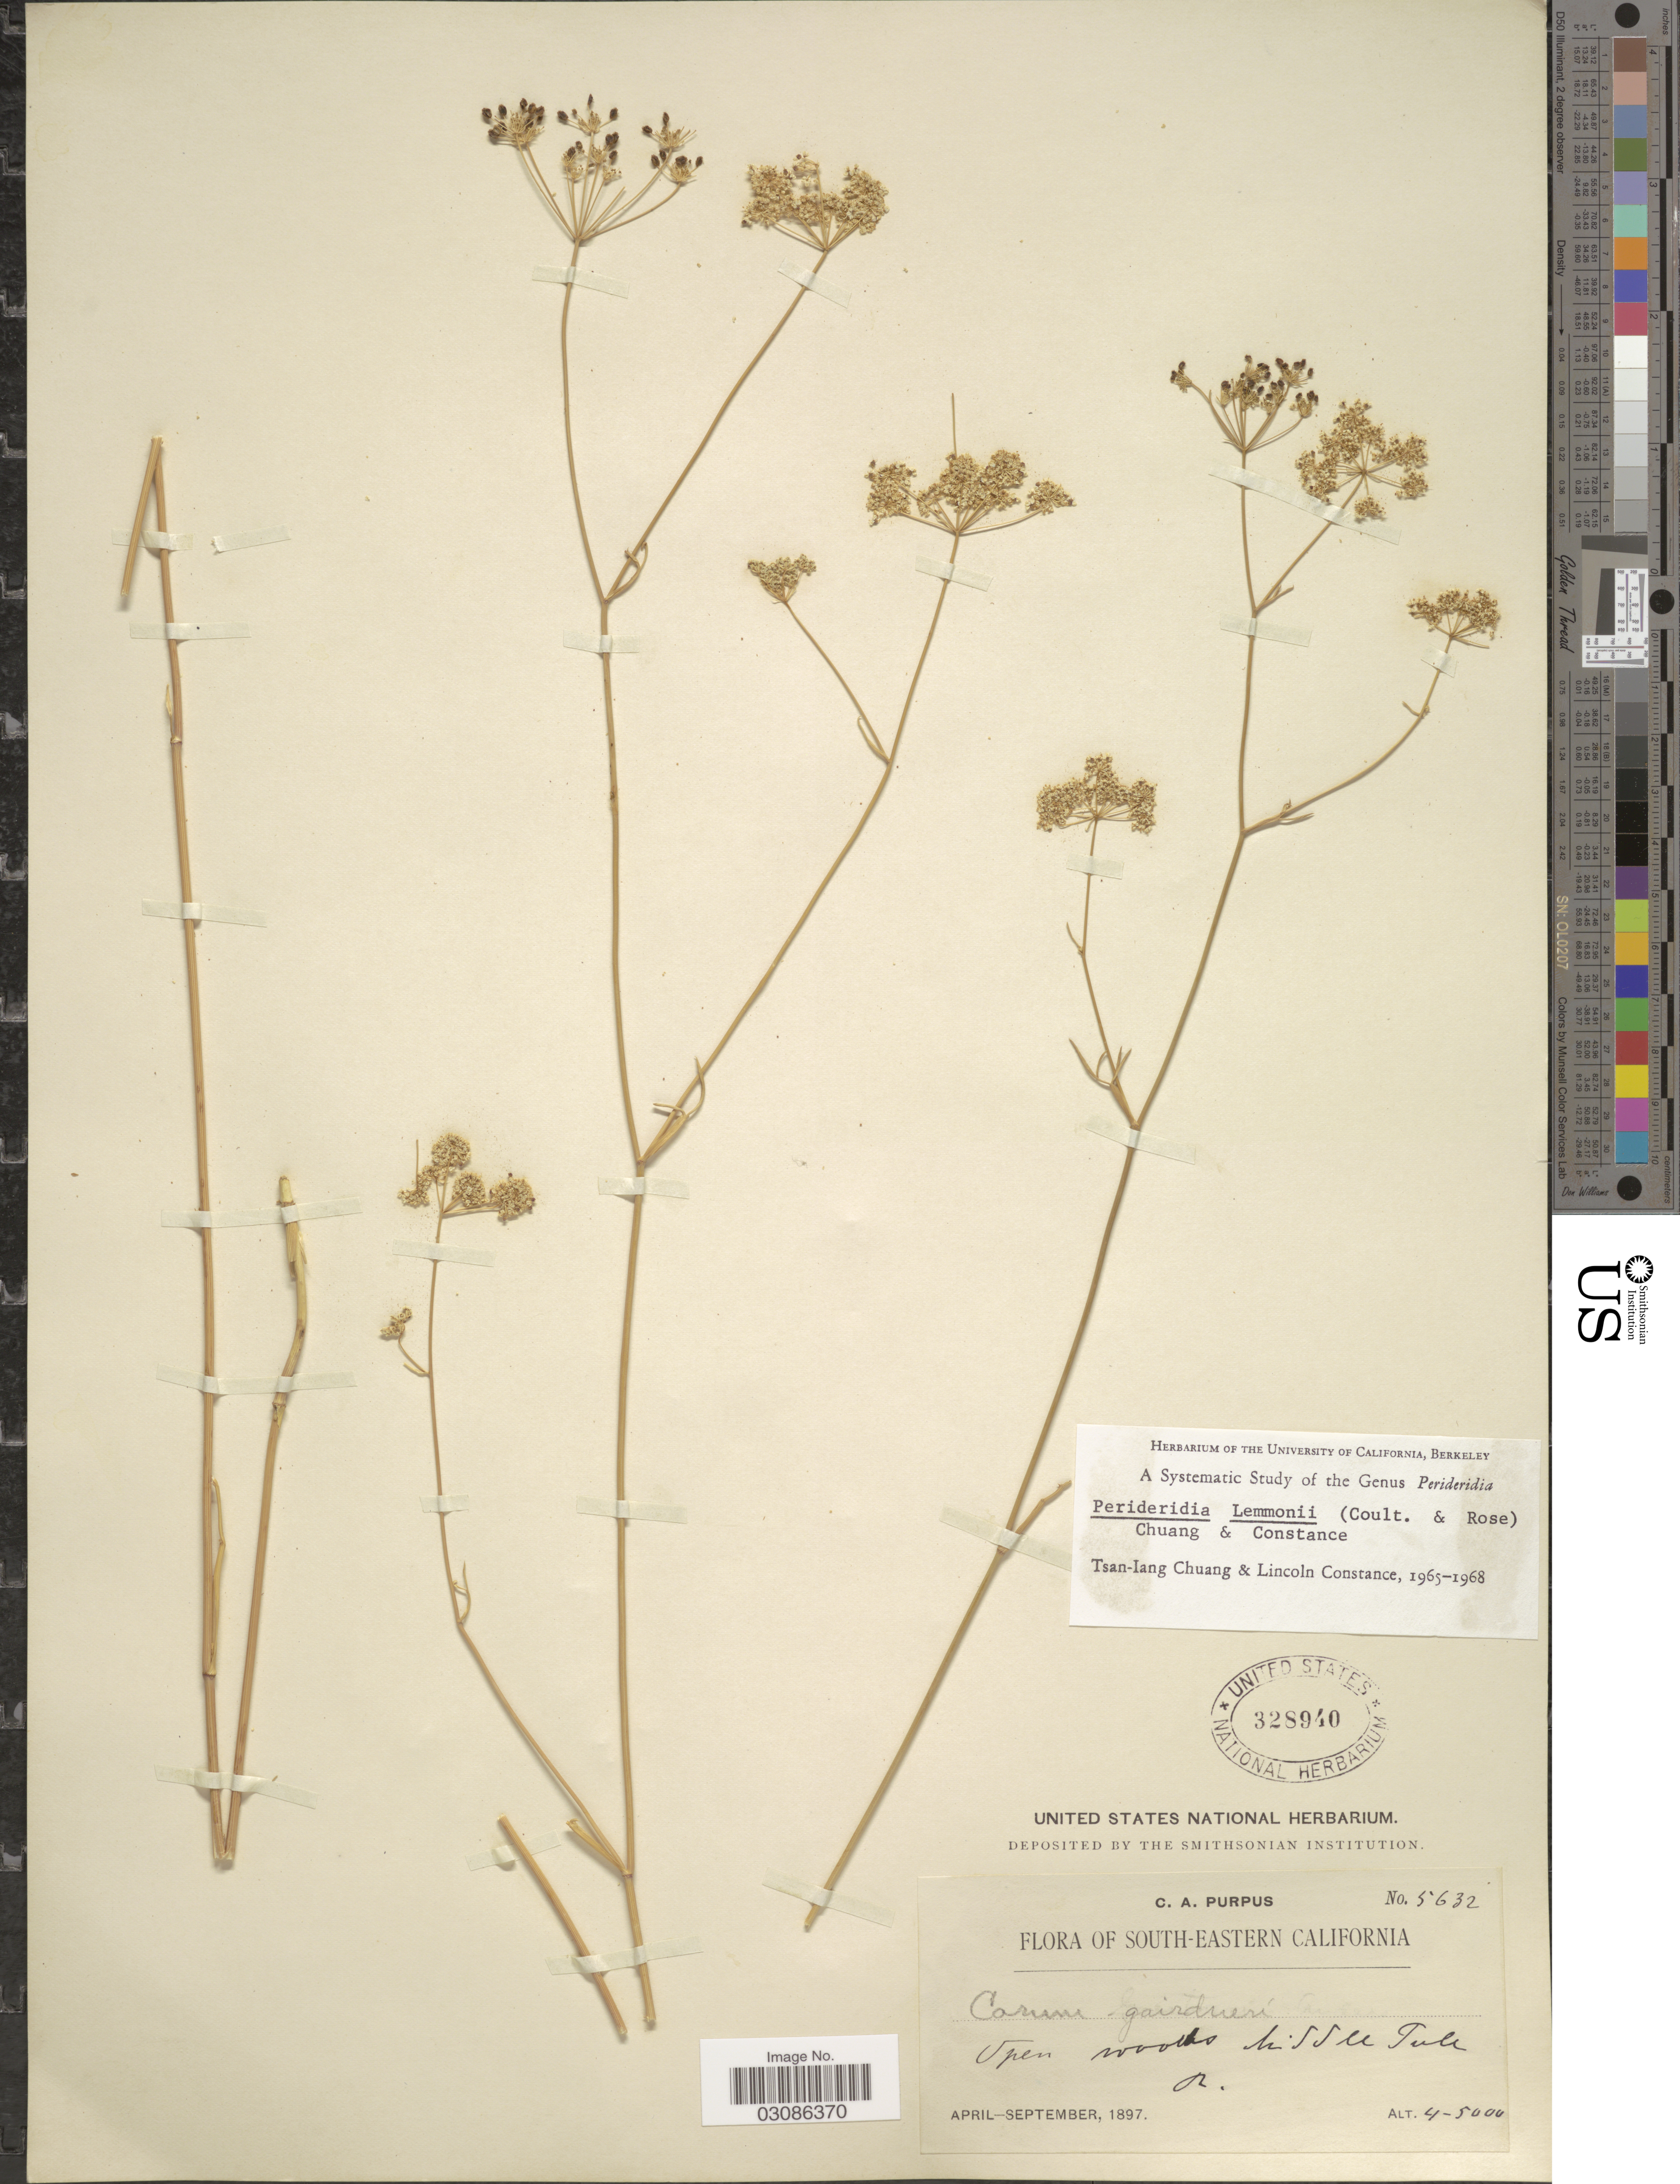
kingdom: Plantae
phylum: Tracheophyta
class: Magnoliopsida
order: Apiales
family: Apiaceae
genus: Perideridia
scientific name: Perideridia lemmonii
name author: (J.M. Coult. & Rose) T.I. Chuang & Constance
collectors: C. A. Purpus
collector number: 5632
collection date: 1897-04/1897-09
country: United States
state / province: California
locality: South-Eastern California, Open woods hills Tule R. (River)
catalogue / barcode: US 328940